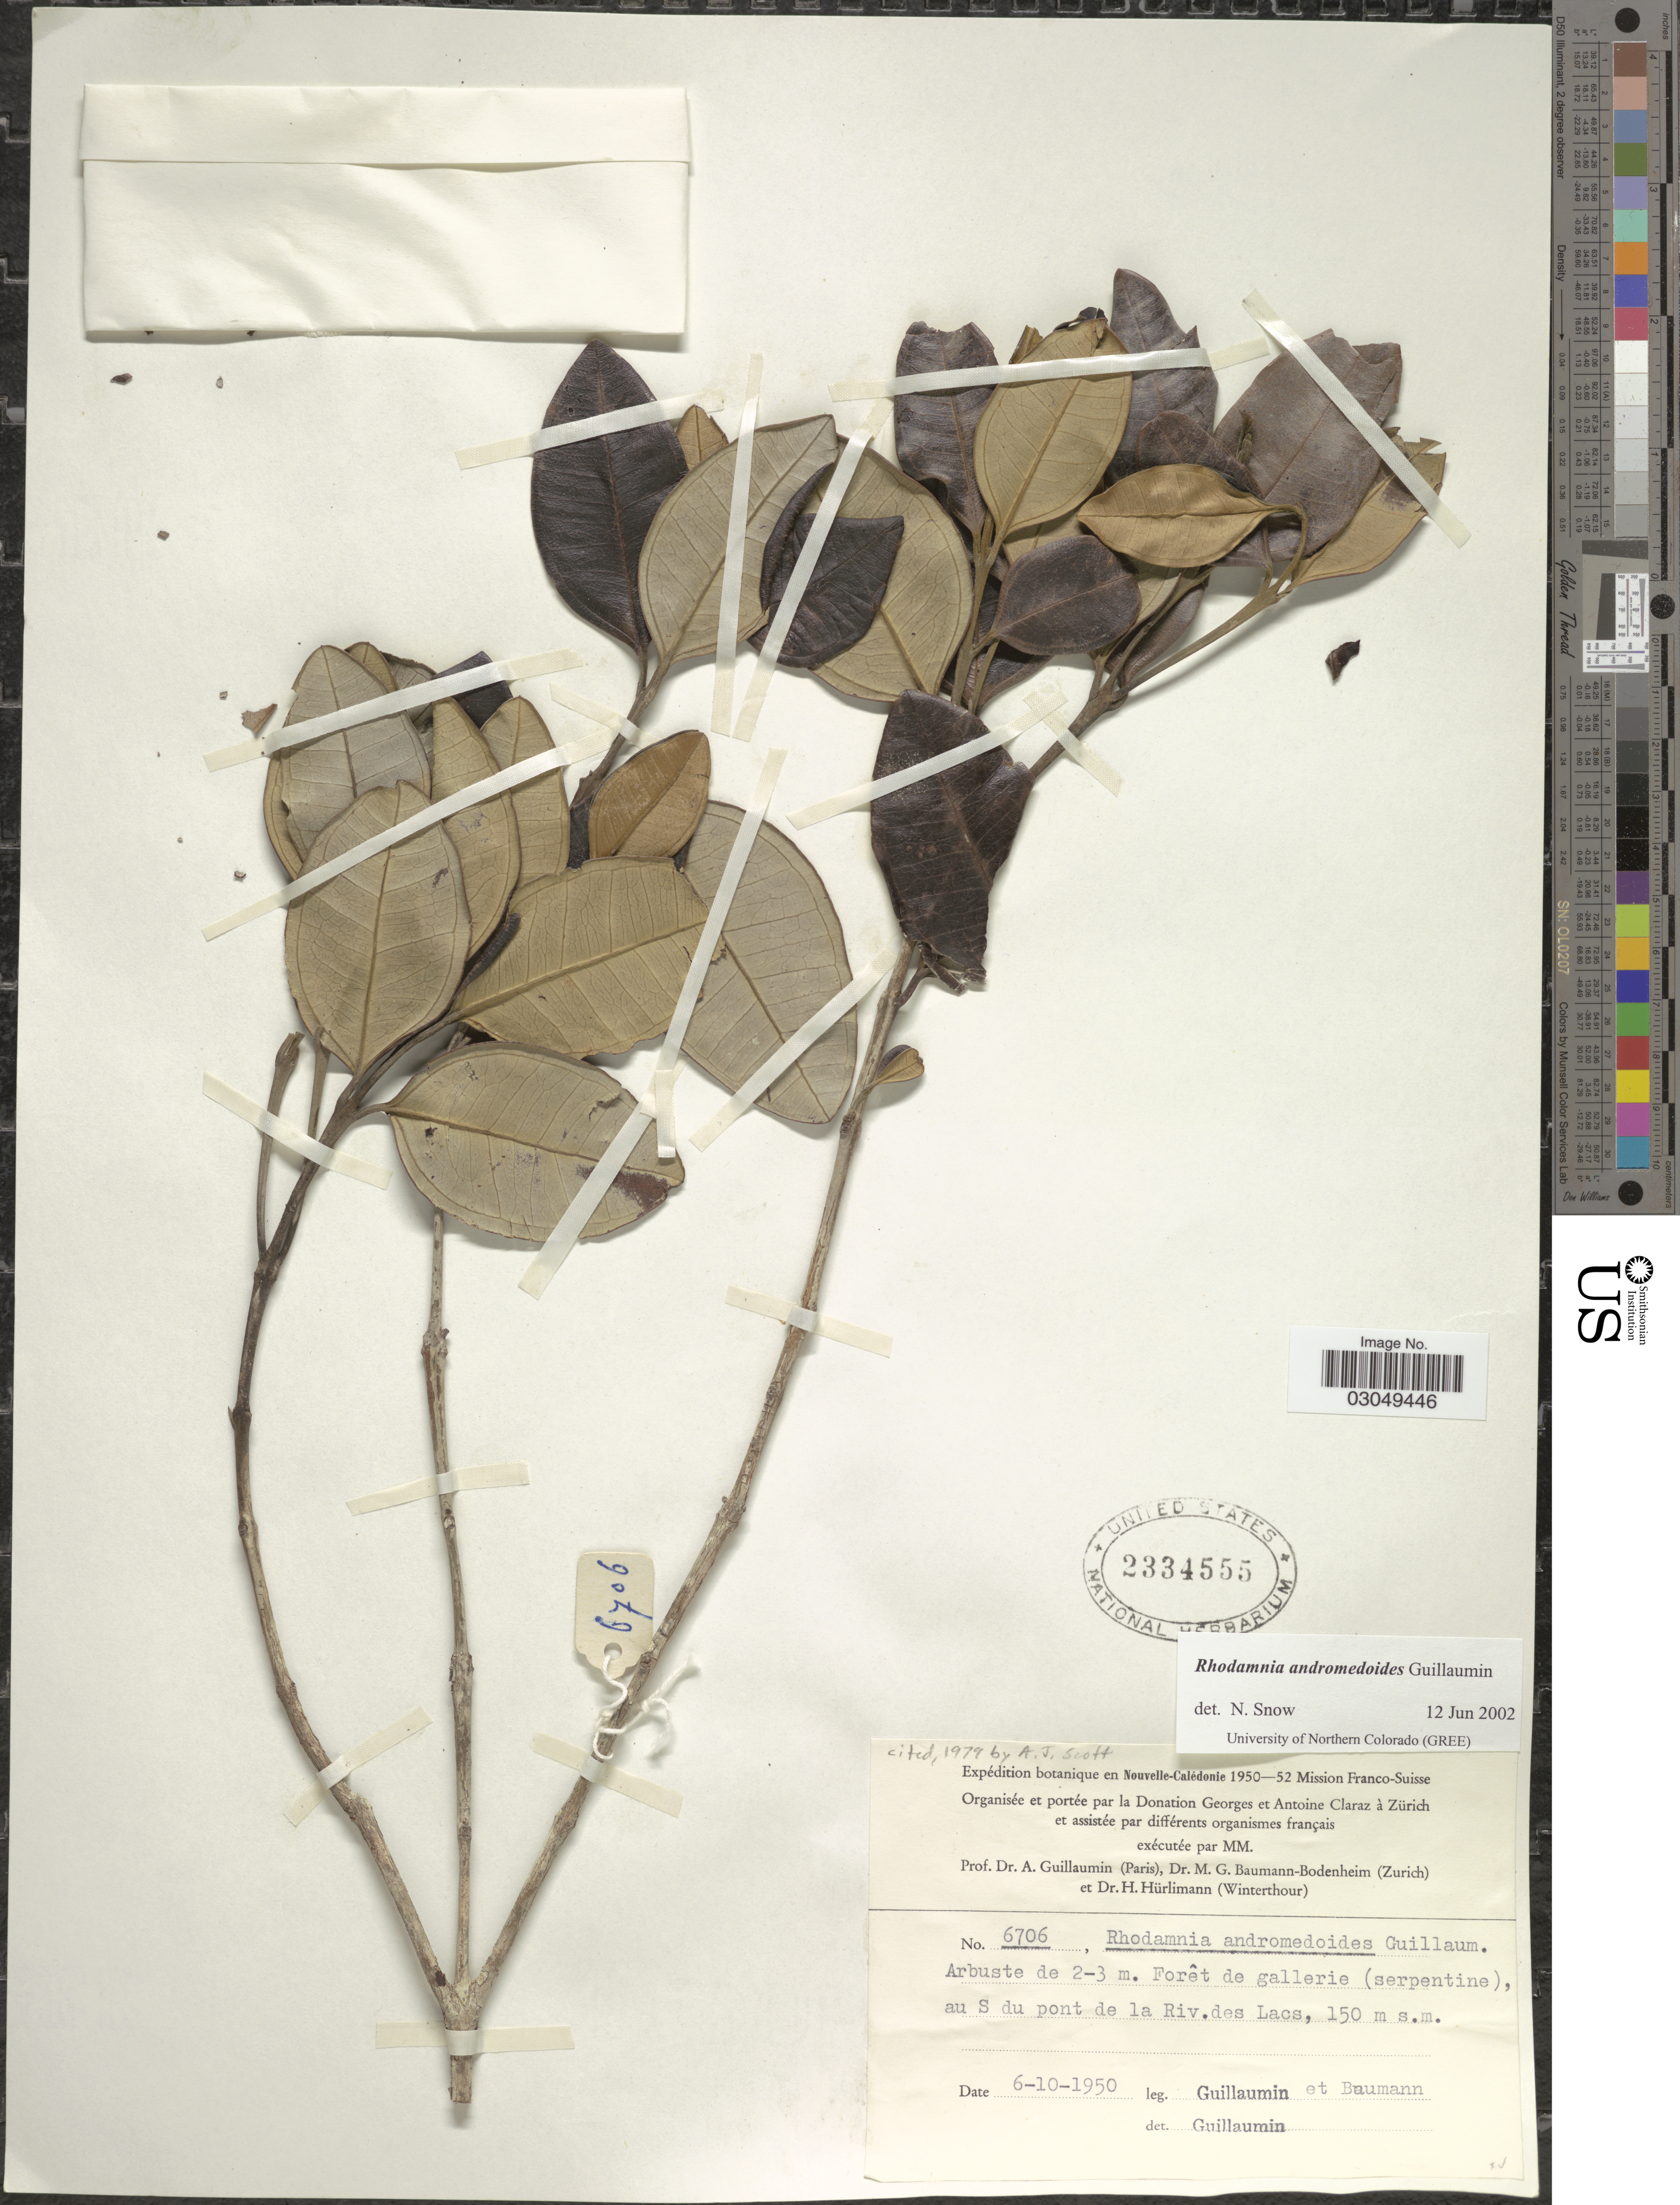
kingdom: Plantae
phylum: Tracheophyta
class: Magnoliopsida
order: Myrtales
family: Myrtaceae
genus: Rhodamnia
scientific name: Rhodamnia andromedoides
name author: Guillaumin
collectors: A. Guillaumin & M. G. Baumann-Bodenheim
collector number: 6706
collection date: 1950-10-06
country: New Caledonia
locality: Botanique en Nouvelle-Calédonie, Forêt de gallerie (serpentine), au S du pont de la Riv. des Lacs.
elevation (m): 150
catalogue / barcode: US 2334555